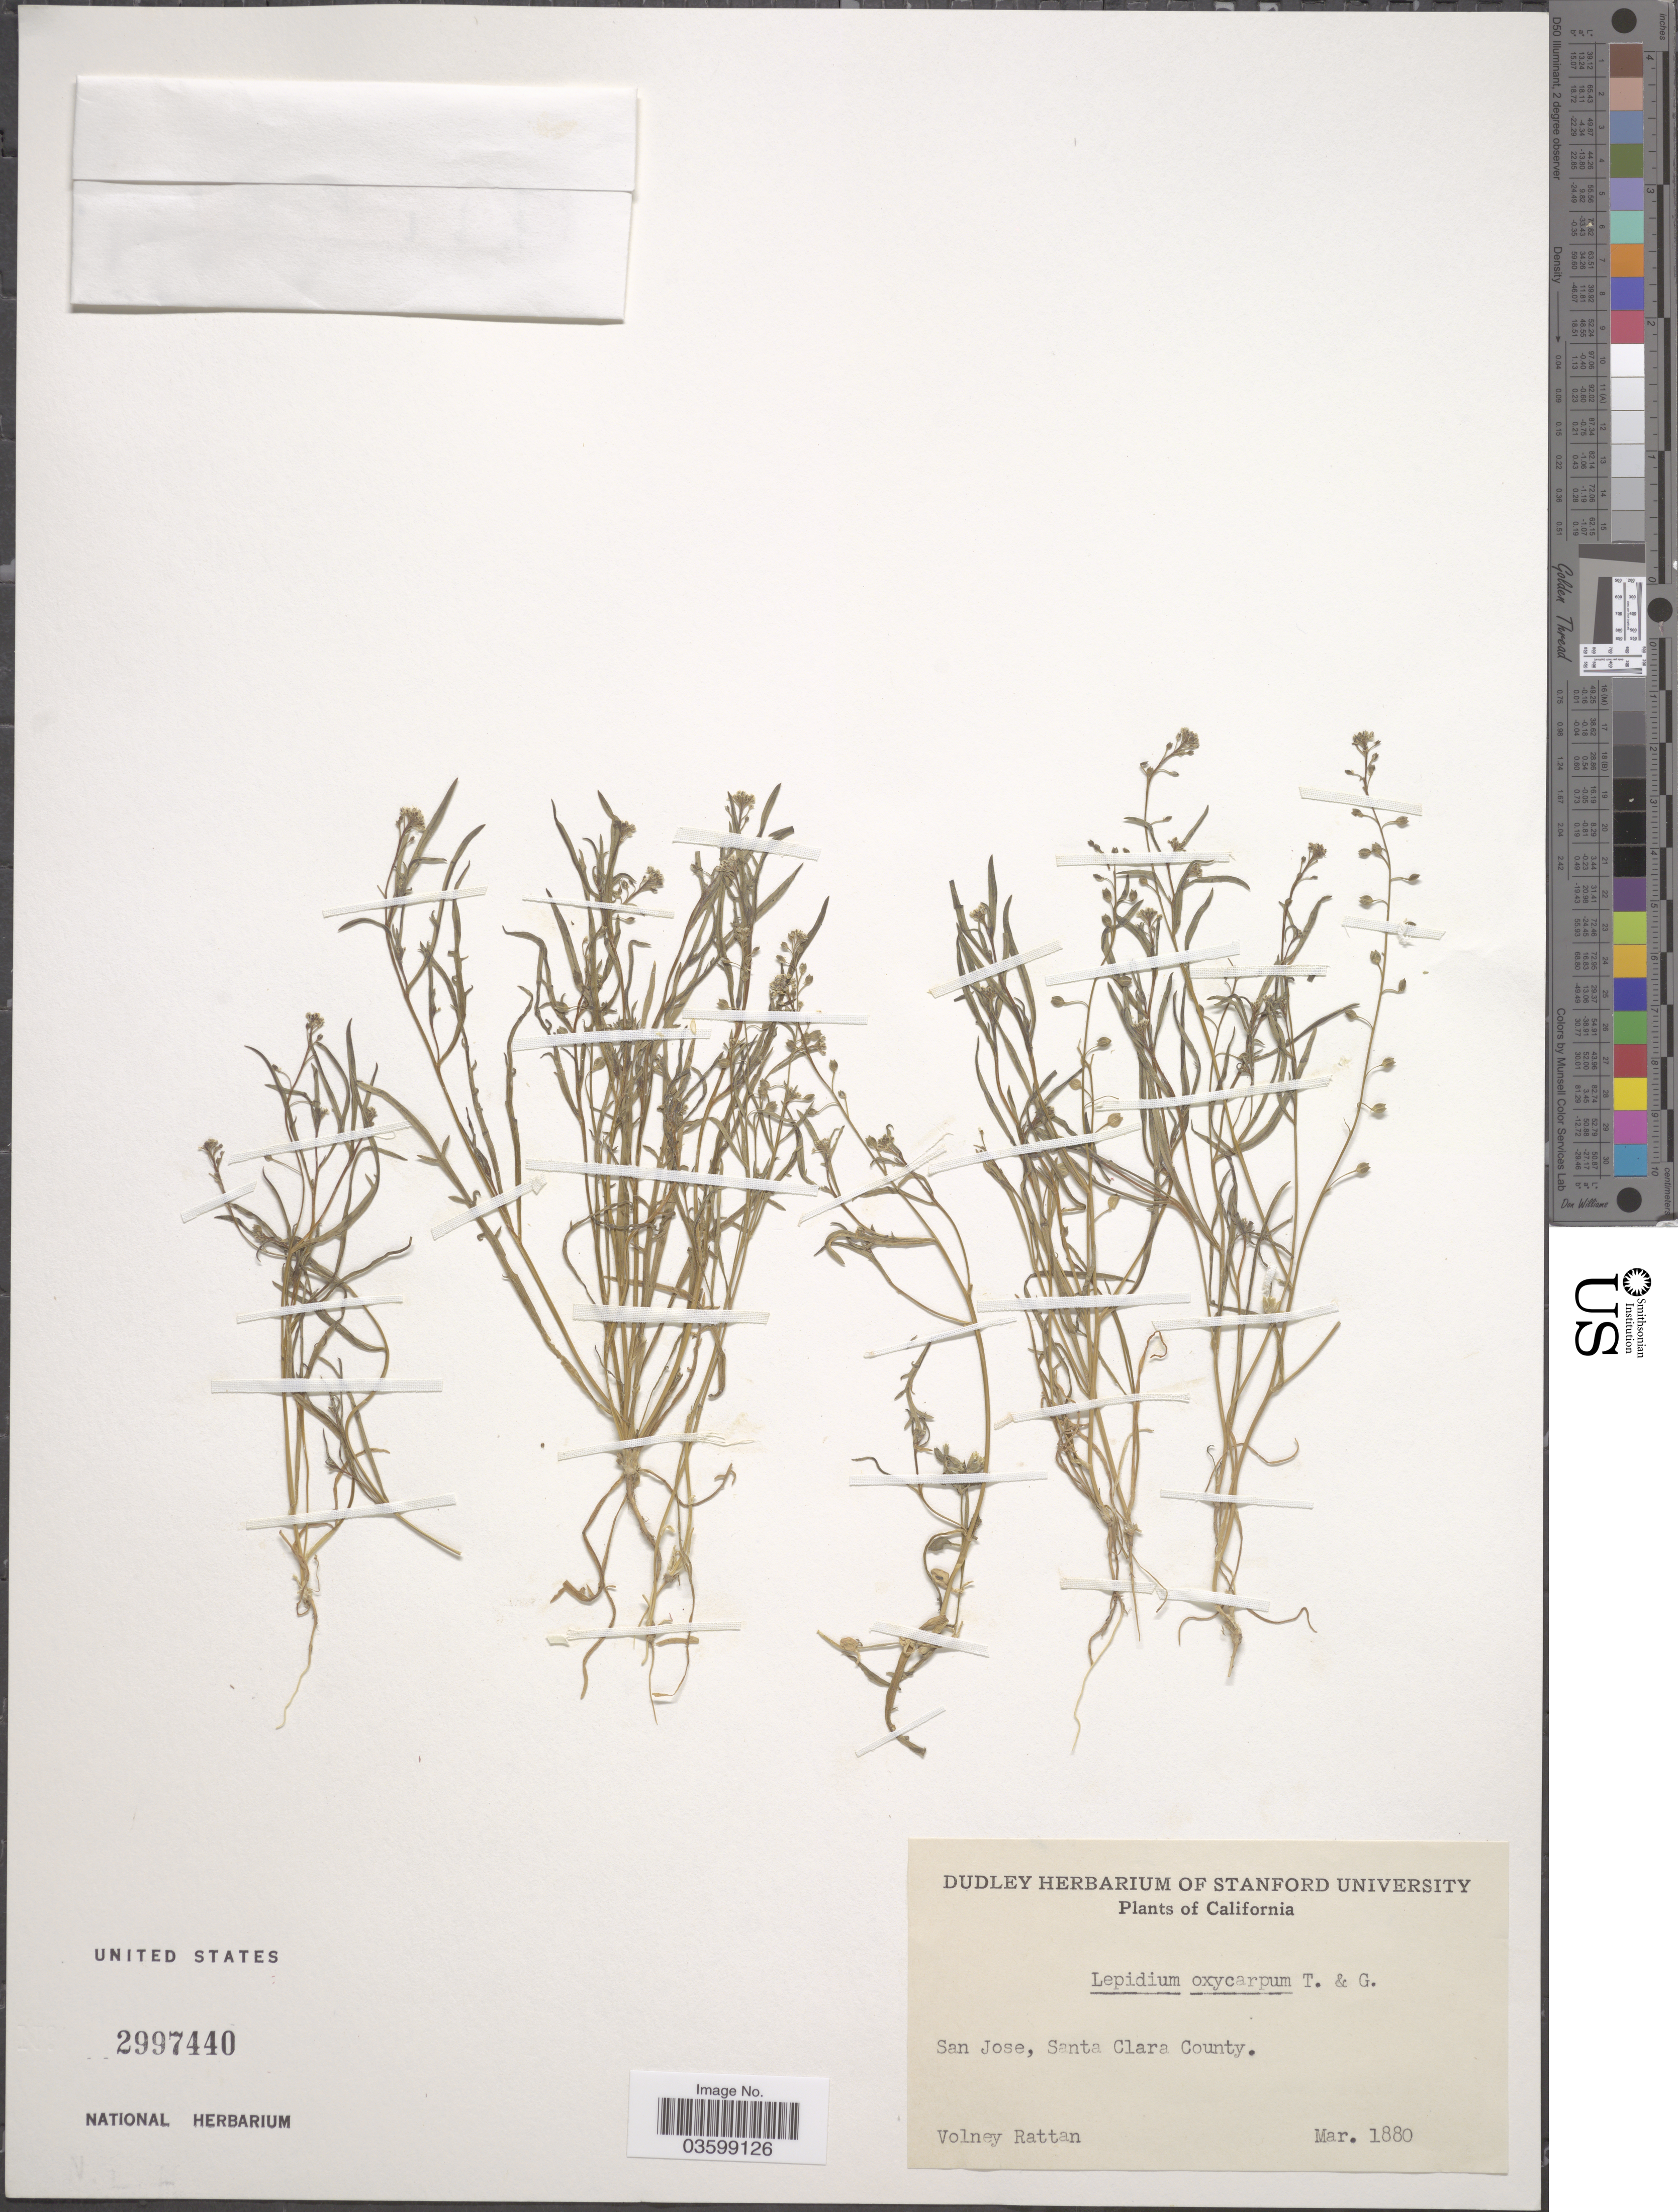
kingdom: Plantae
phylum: Tracheophyta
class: Magnoliopsida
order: Brassicales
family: Brassicaceae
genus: Lepidium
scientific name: Lepidium oxycarpum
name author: Nutt.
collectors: V. Rattan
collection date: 1880-03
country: United States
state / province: California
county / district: Santa Clara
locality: San Jose, Santa Clara County.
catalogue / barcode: US 2997440